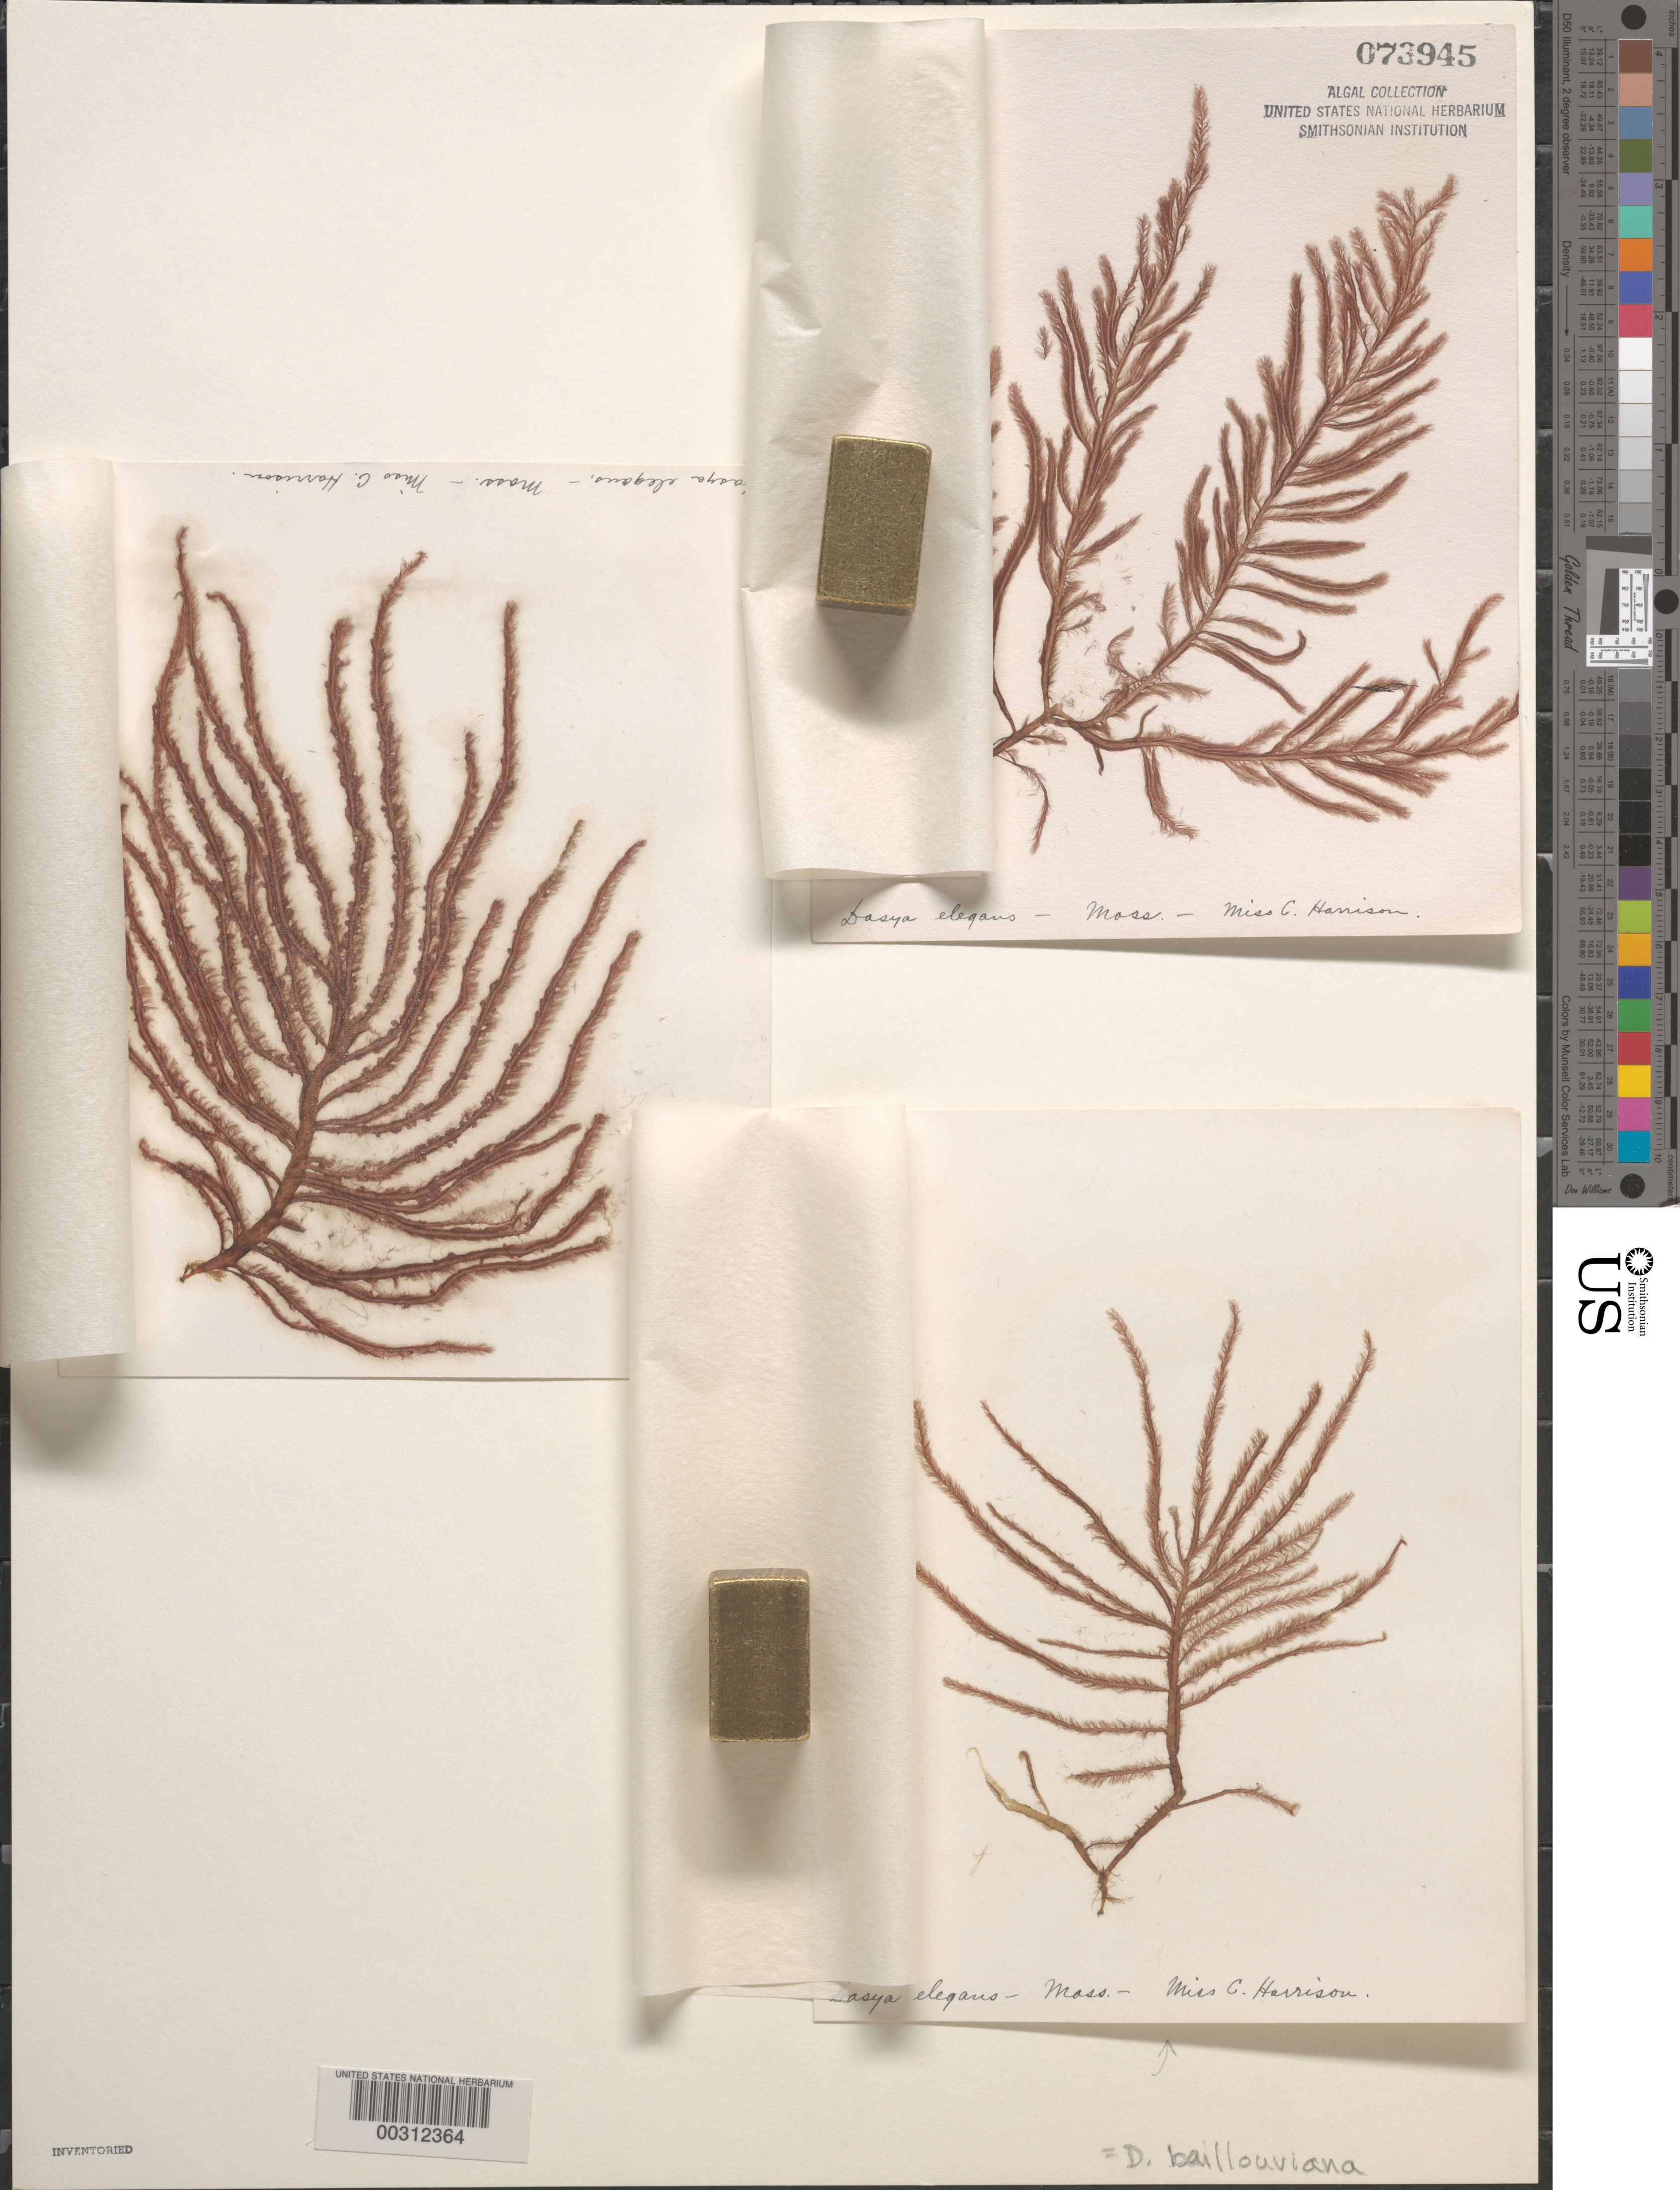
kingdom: Plantae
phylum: Rhodophyta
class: Florideophyceae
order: Ceramiales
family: Dasyaceae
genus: Dasya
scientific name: Dasya pedicellata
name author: (C. Agardh) C. Agardh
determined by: Algae name updating Project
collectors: C. Harrison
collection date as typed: Aug 1888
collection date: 1888-08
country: United States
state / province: Massachusetts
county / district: Barnstable County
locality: Woods Hole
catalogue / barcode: US 73945